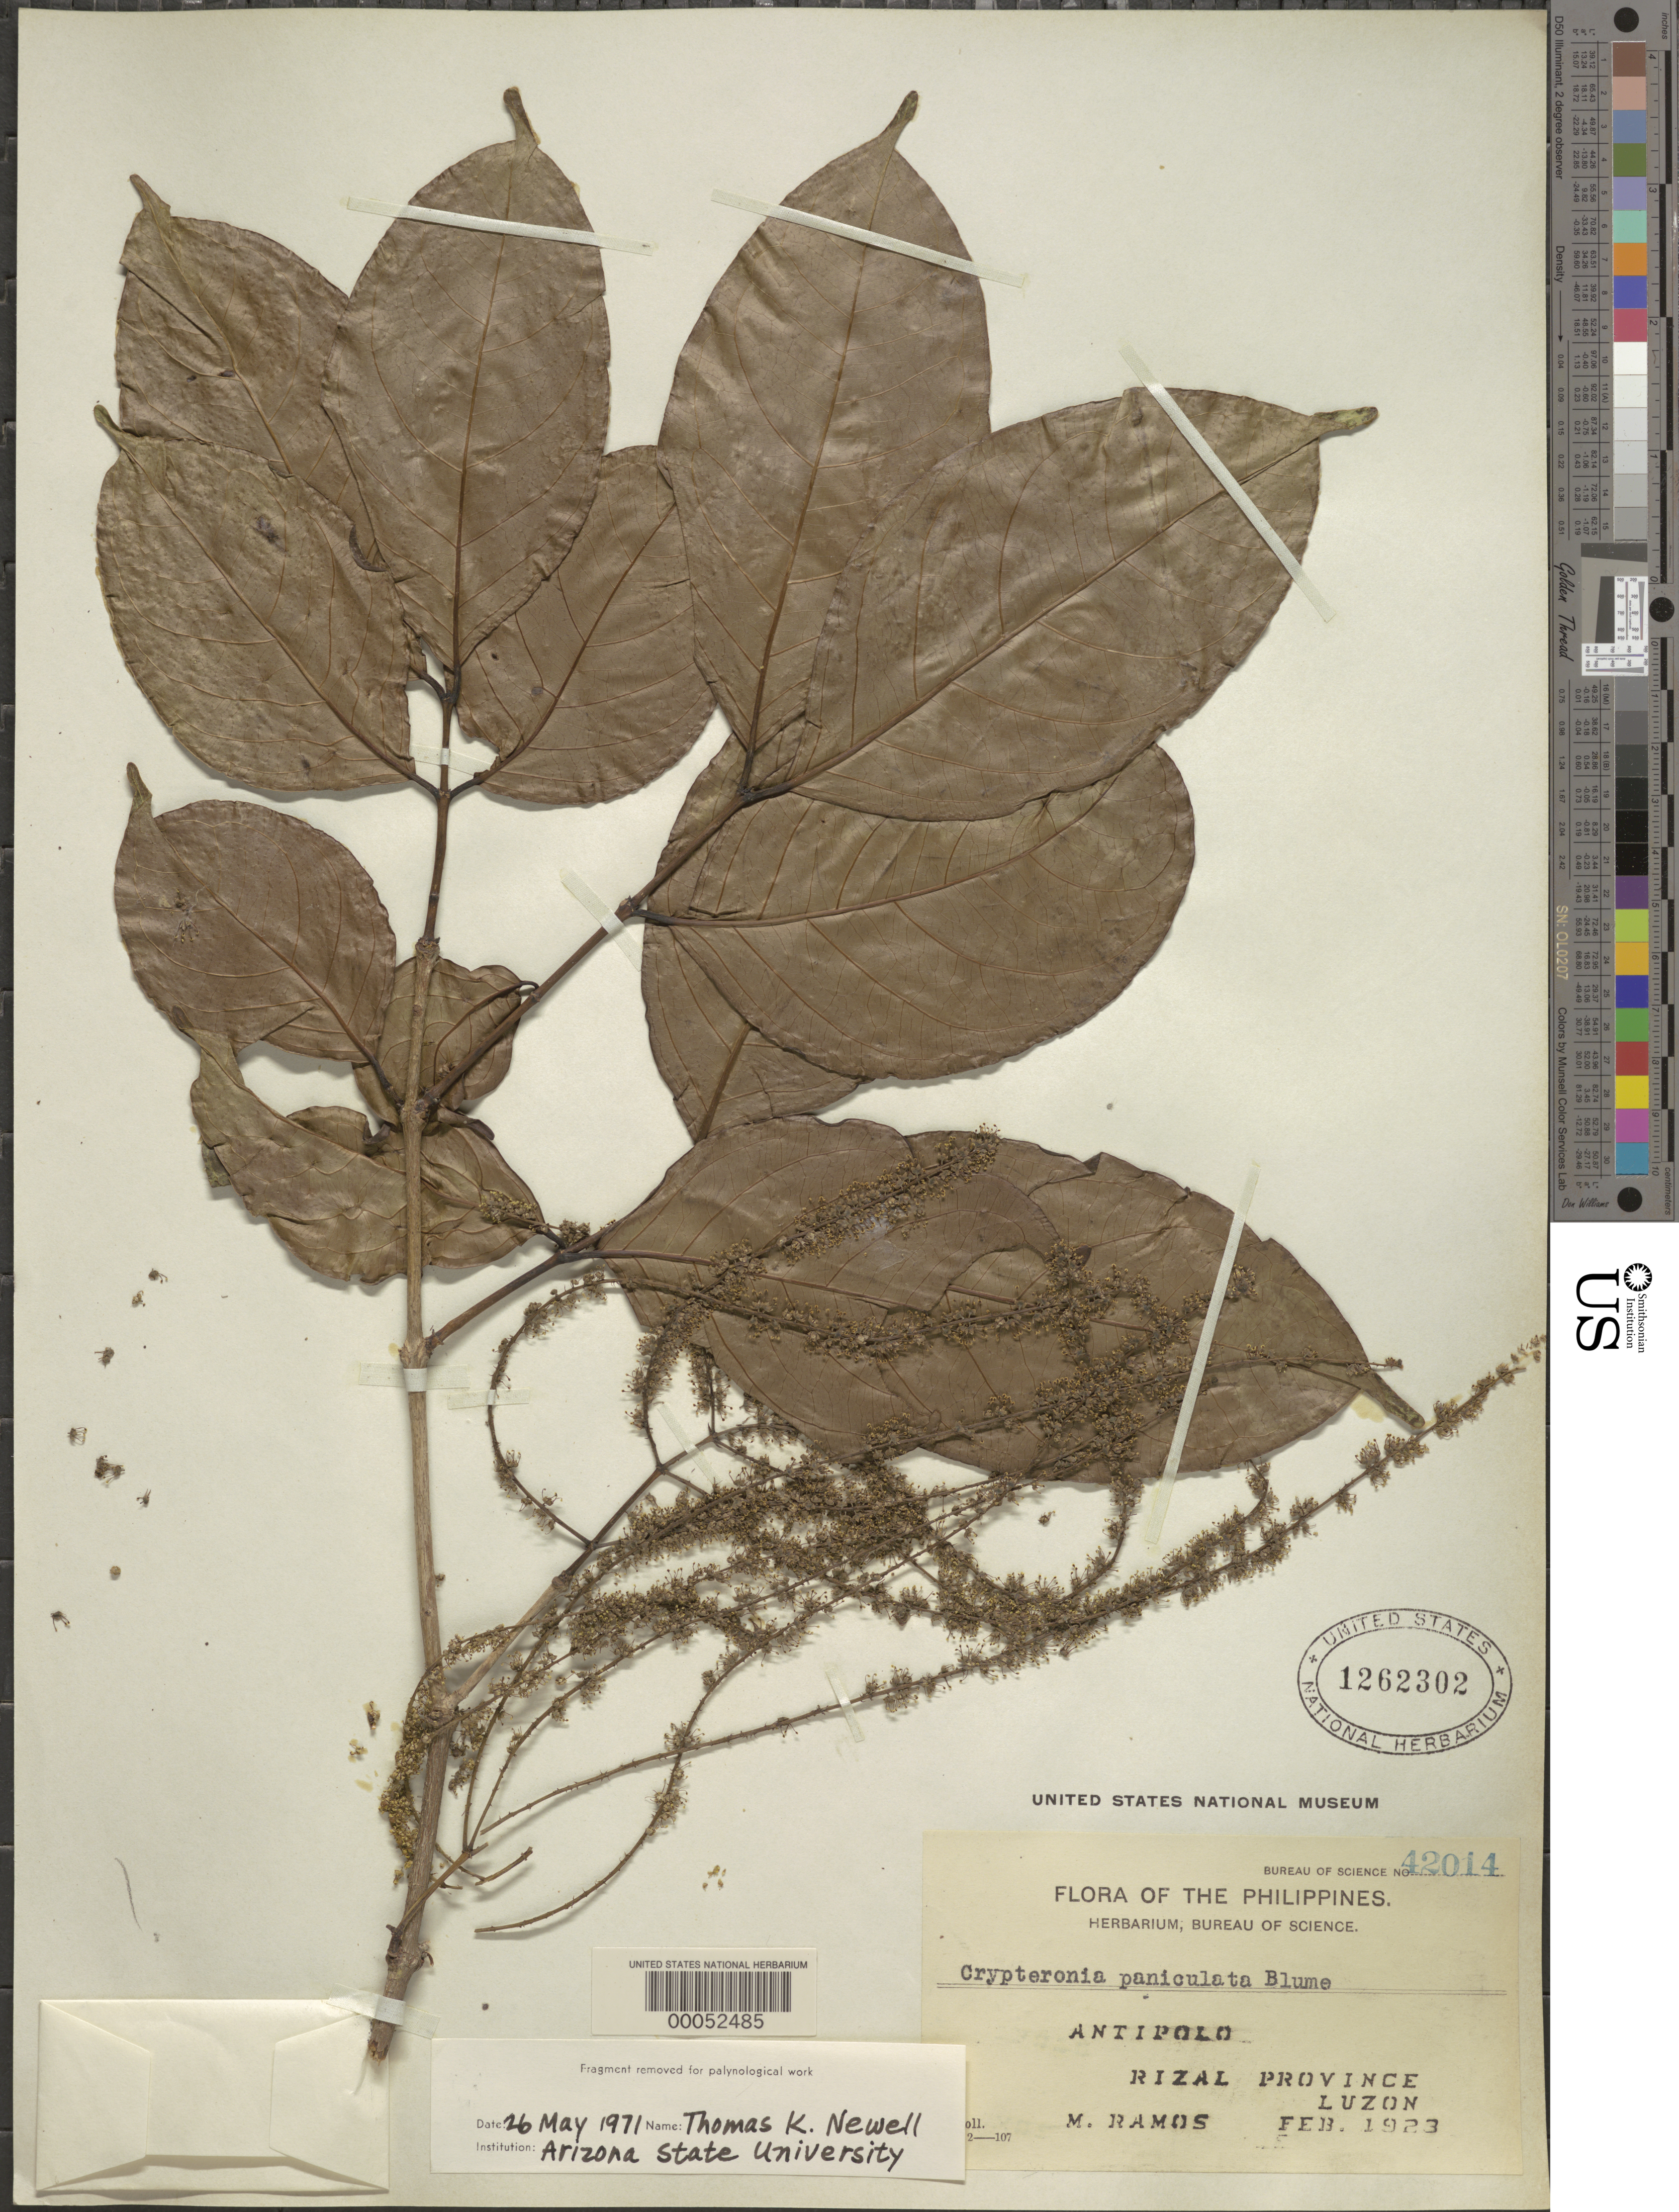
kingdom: Plantae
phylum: Tracheophyta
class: Magnoliopsida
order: Myrtales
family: Crypteroniaceae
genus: Crypteronia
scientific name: Crypteronia paniculata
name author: Blume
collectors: M. Ramos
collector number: Bureau of Science 42014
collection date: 1923-02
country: Philippines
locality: Antipolo Rizal Province Luzon.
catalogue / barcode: US 1262302